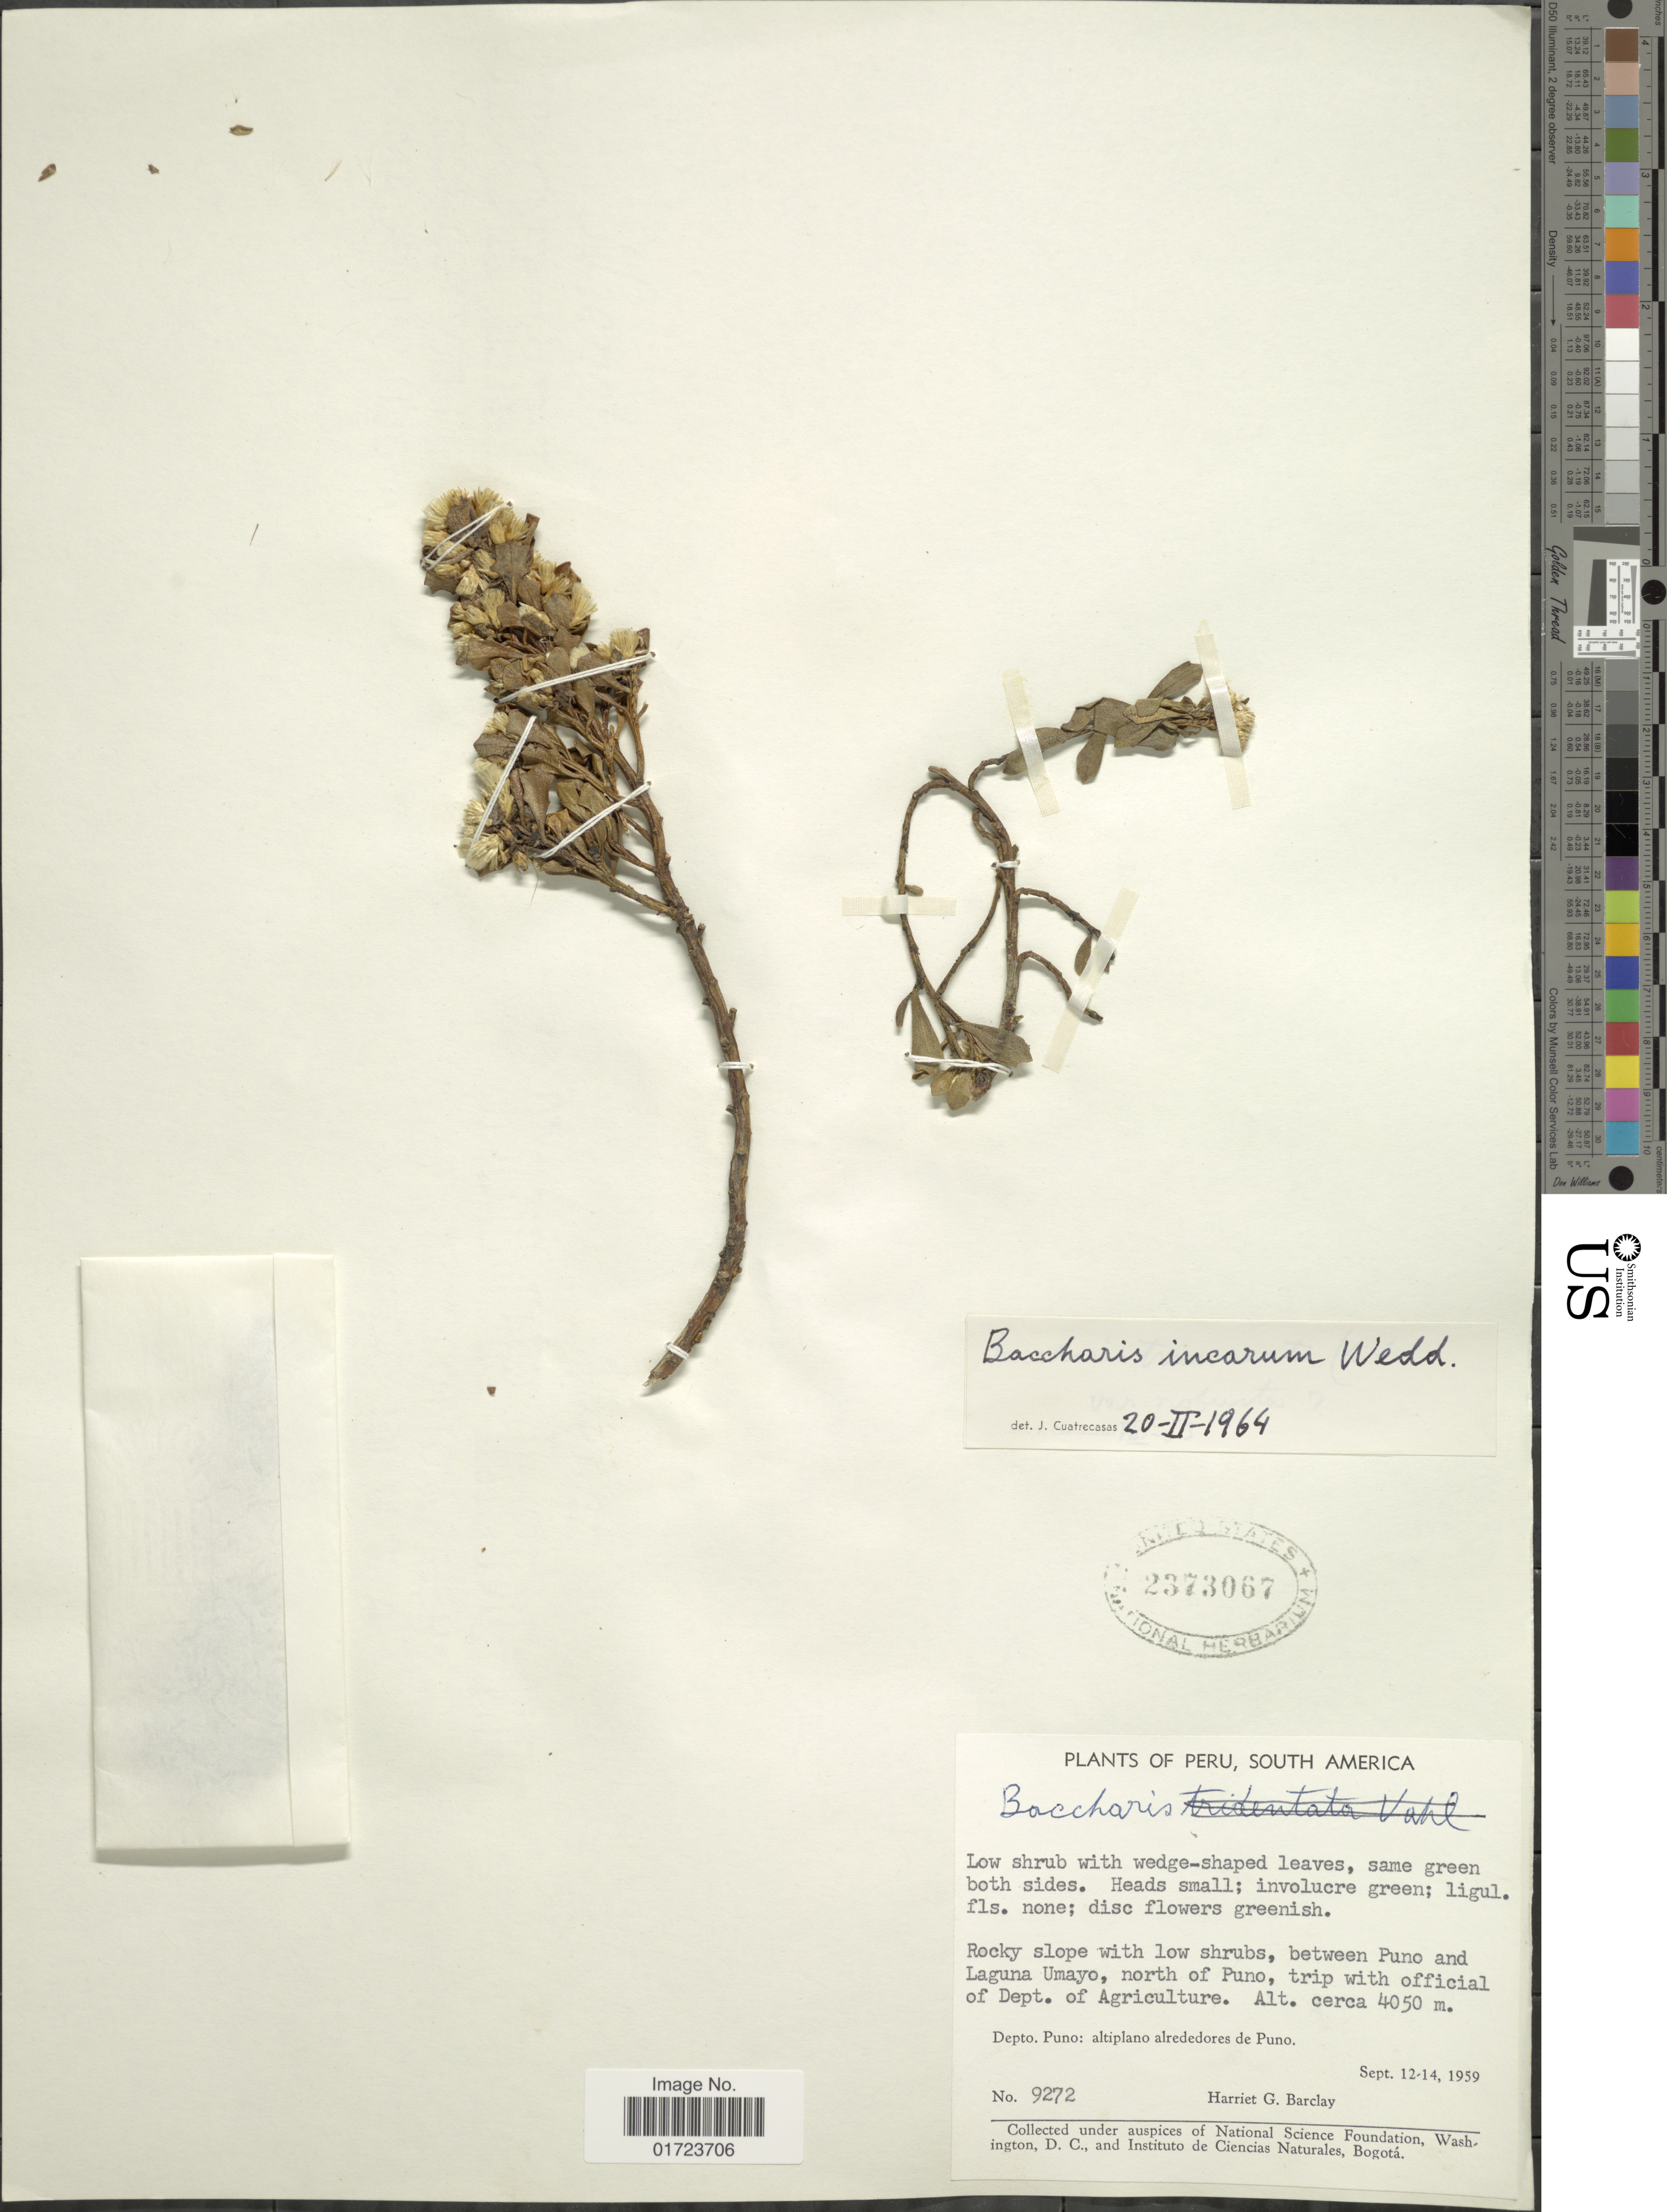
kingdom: Plantae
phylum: Tracheophyta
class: Magnoliopsida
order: Asterales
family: Asteraceae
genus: Baccharis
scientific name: Baccharis tola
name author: Phil.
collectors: H. G. Barclay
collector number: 9272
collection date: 1959-09-12/1959-09-14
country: Peru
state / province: Puno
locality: Between Puno and Laguna Umayo, north of Puno, trip with official of Dept. of Agriculture. Dept. Puno: altiplano alrededores de Puno.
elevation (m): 4050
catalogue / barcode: US 2373067